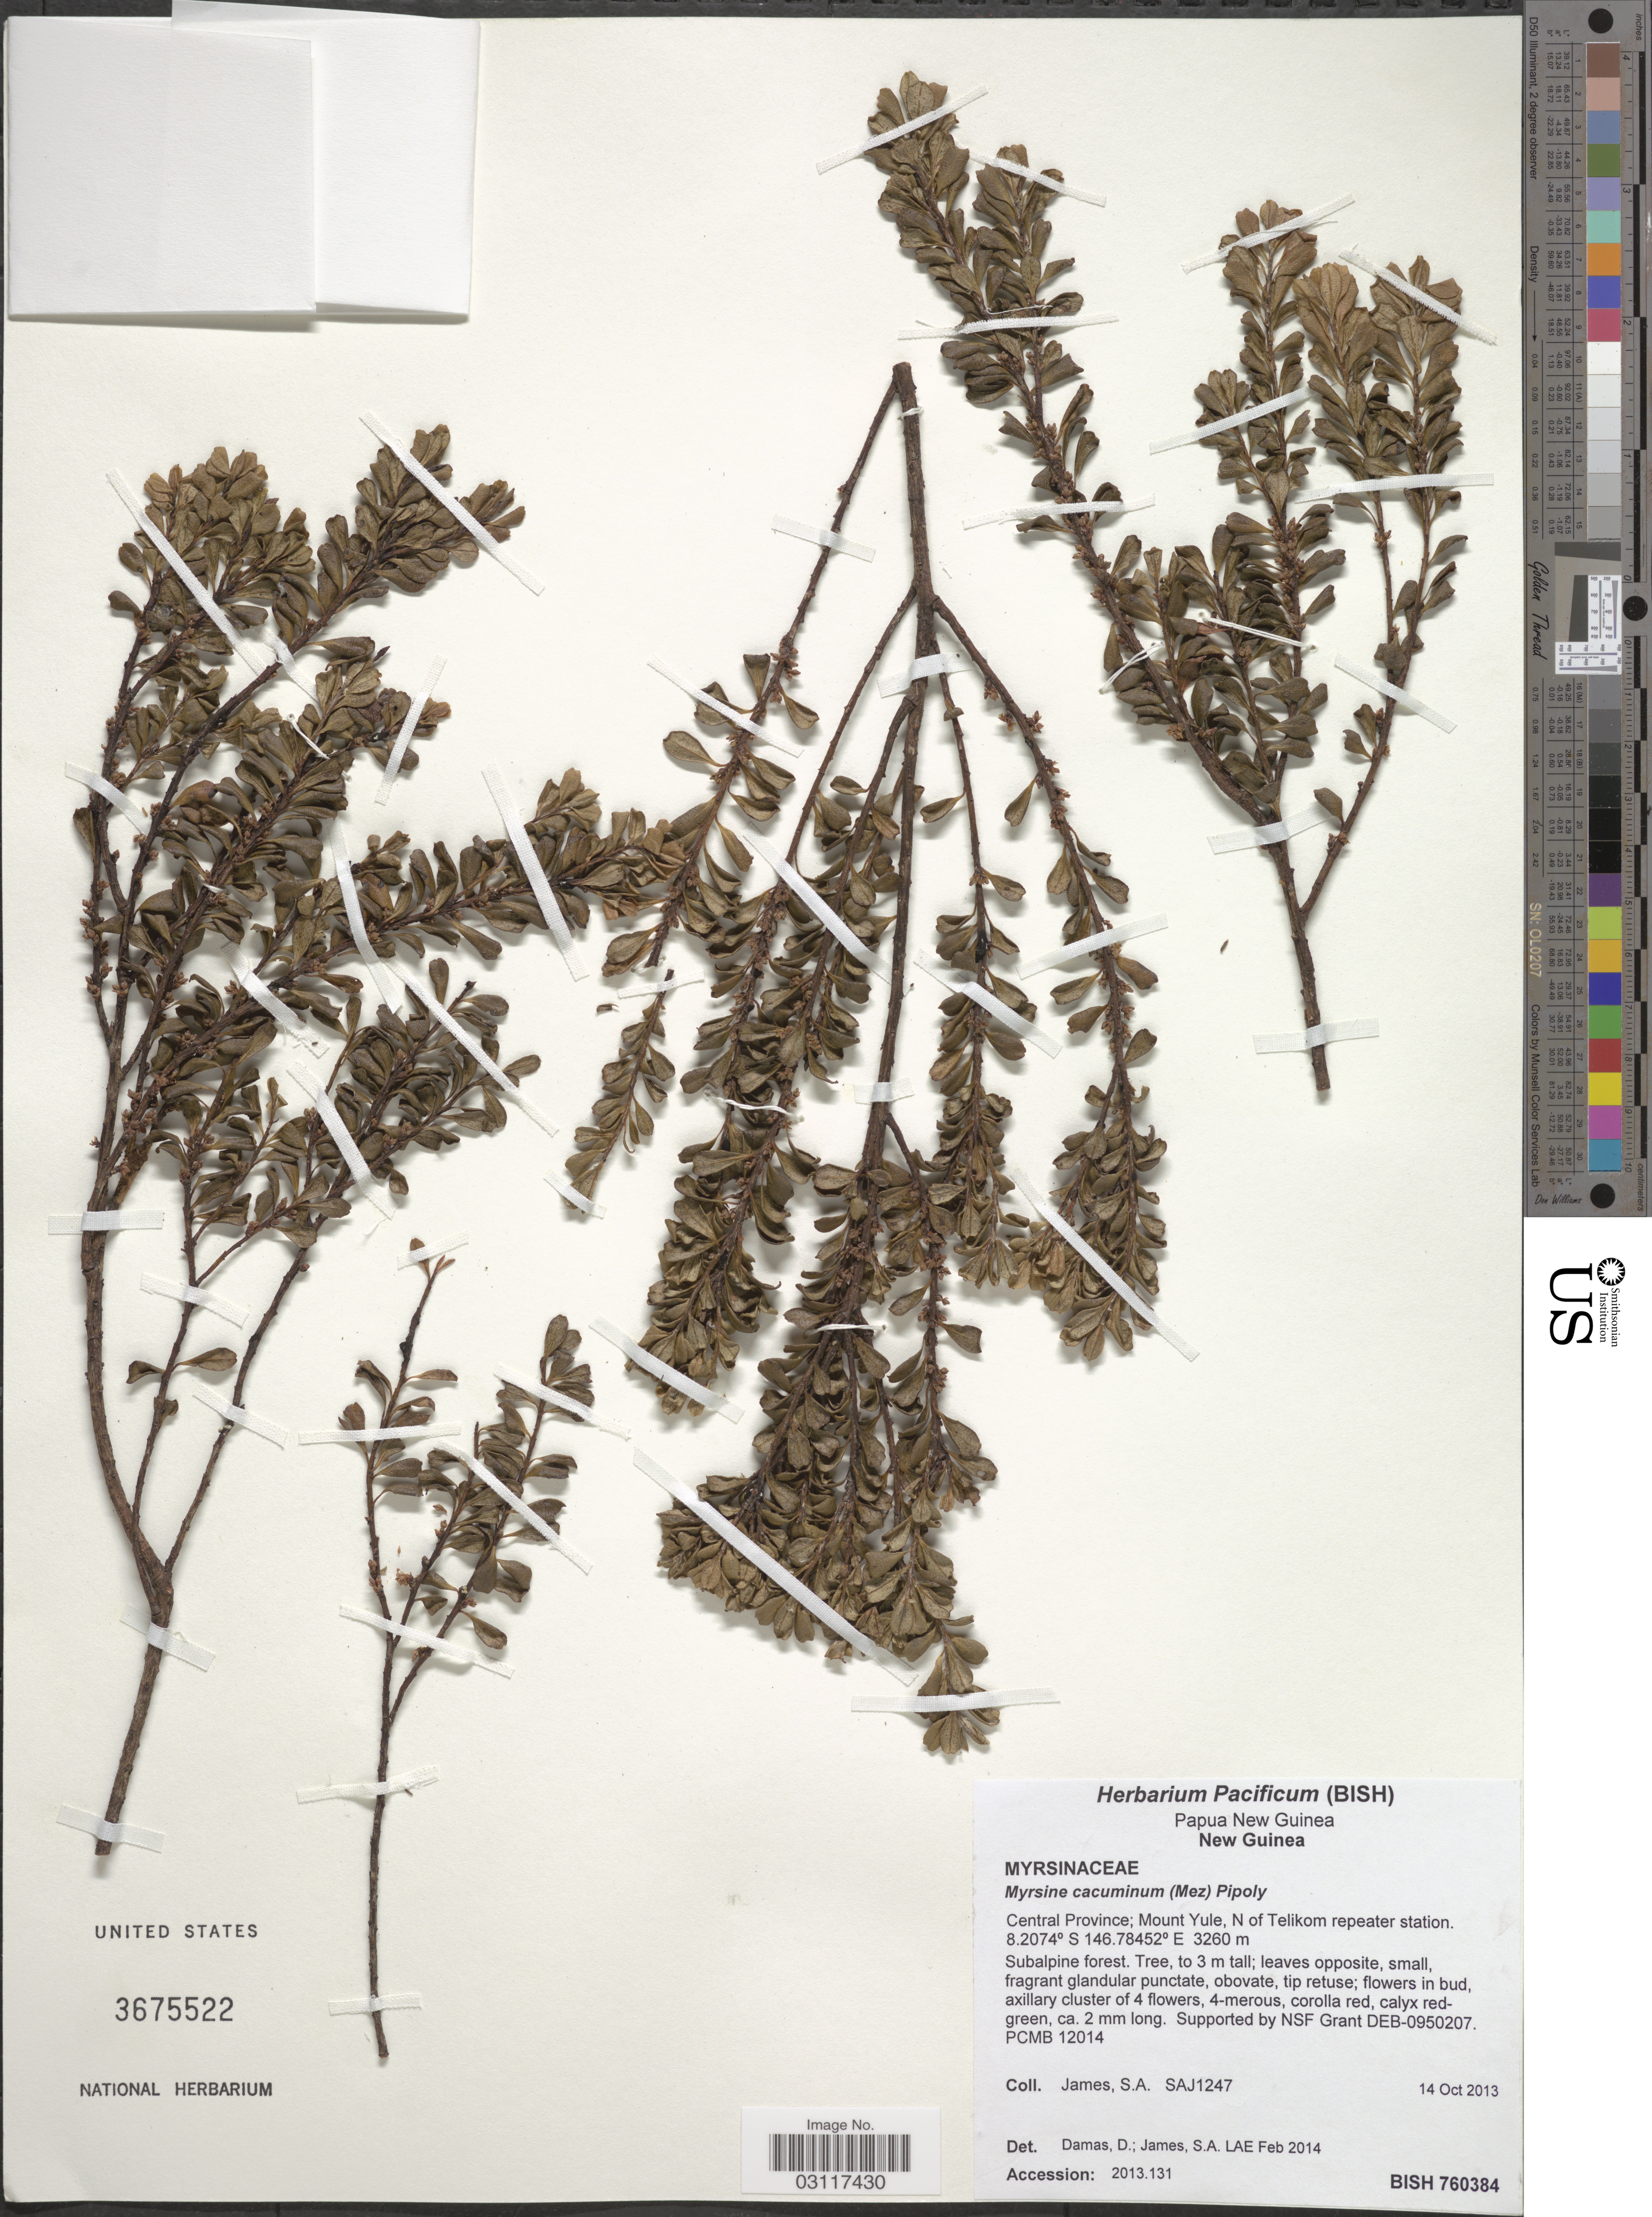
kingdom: Plantae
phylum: Tracheophyta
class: Magnoliopsida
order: Ericales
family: Primulaceae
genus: Myrsine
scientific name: Myrsine cacuminum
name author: (Mez) Pipoly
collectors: S. James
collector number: SAJ1247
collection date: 2013-10-14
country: Papua New Guinea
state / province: Central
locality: New Guinea, Central Province; Mount Yule, N of Telikom repeater station.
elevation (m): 3260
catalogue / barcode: US 3675522